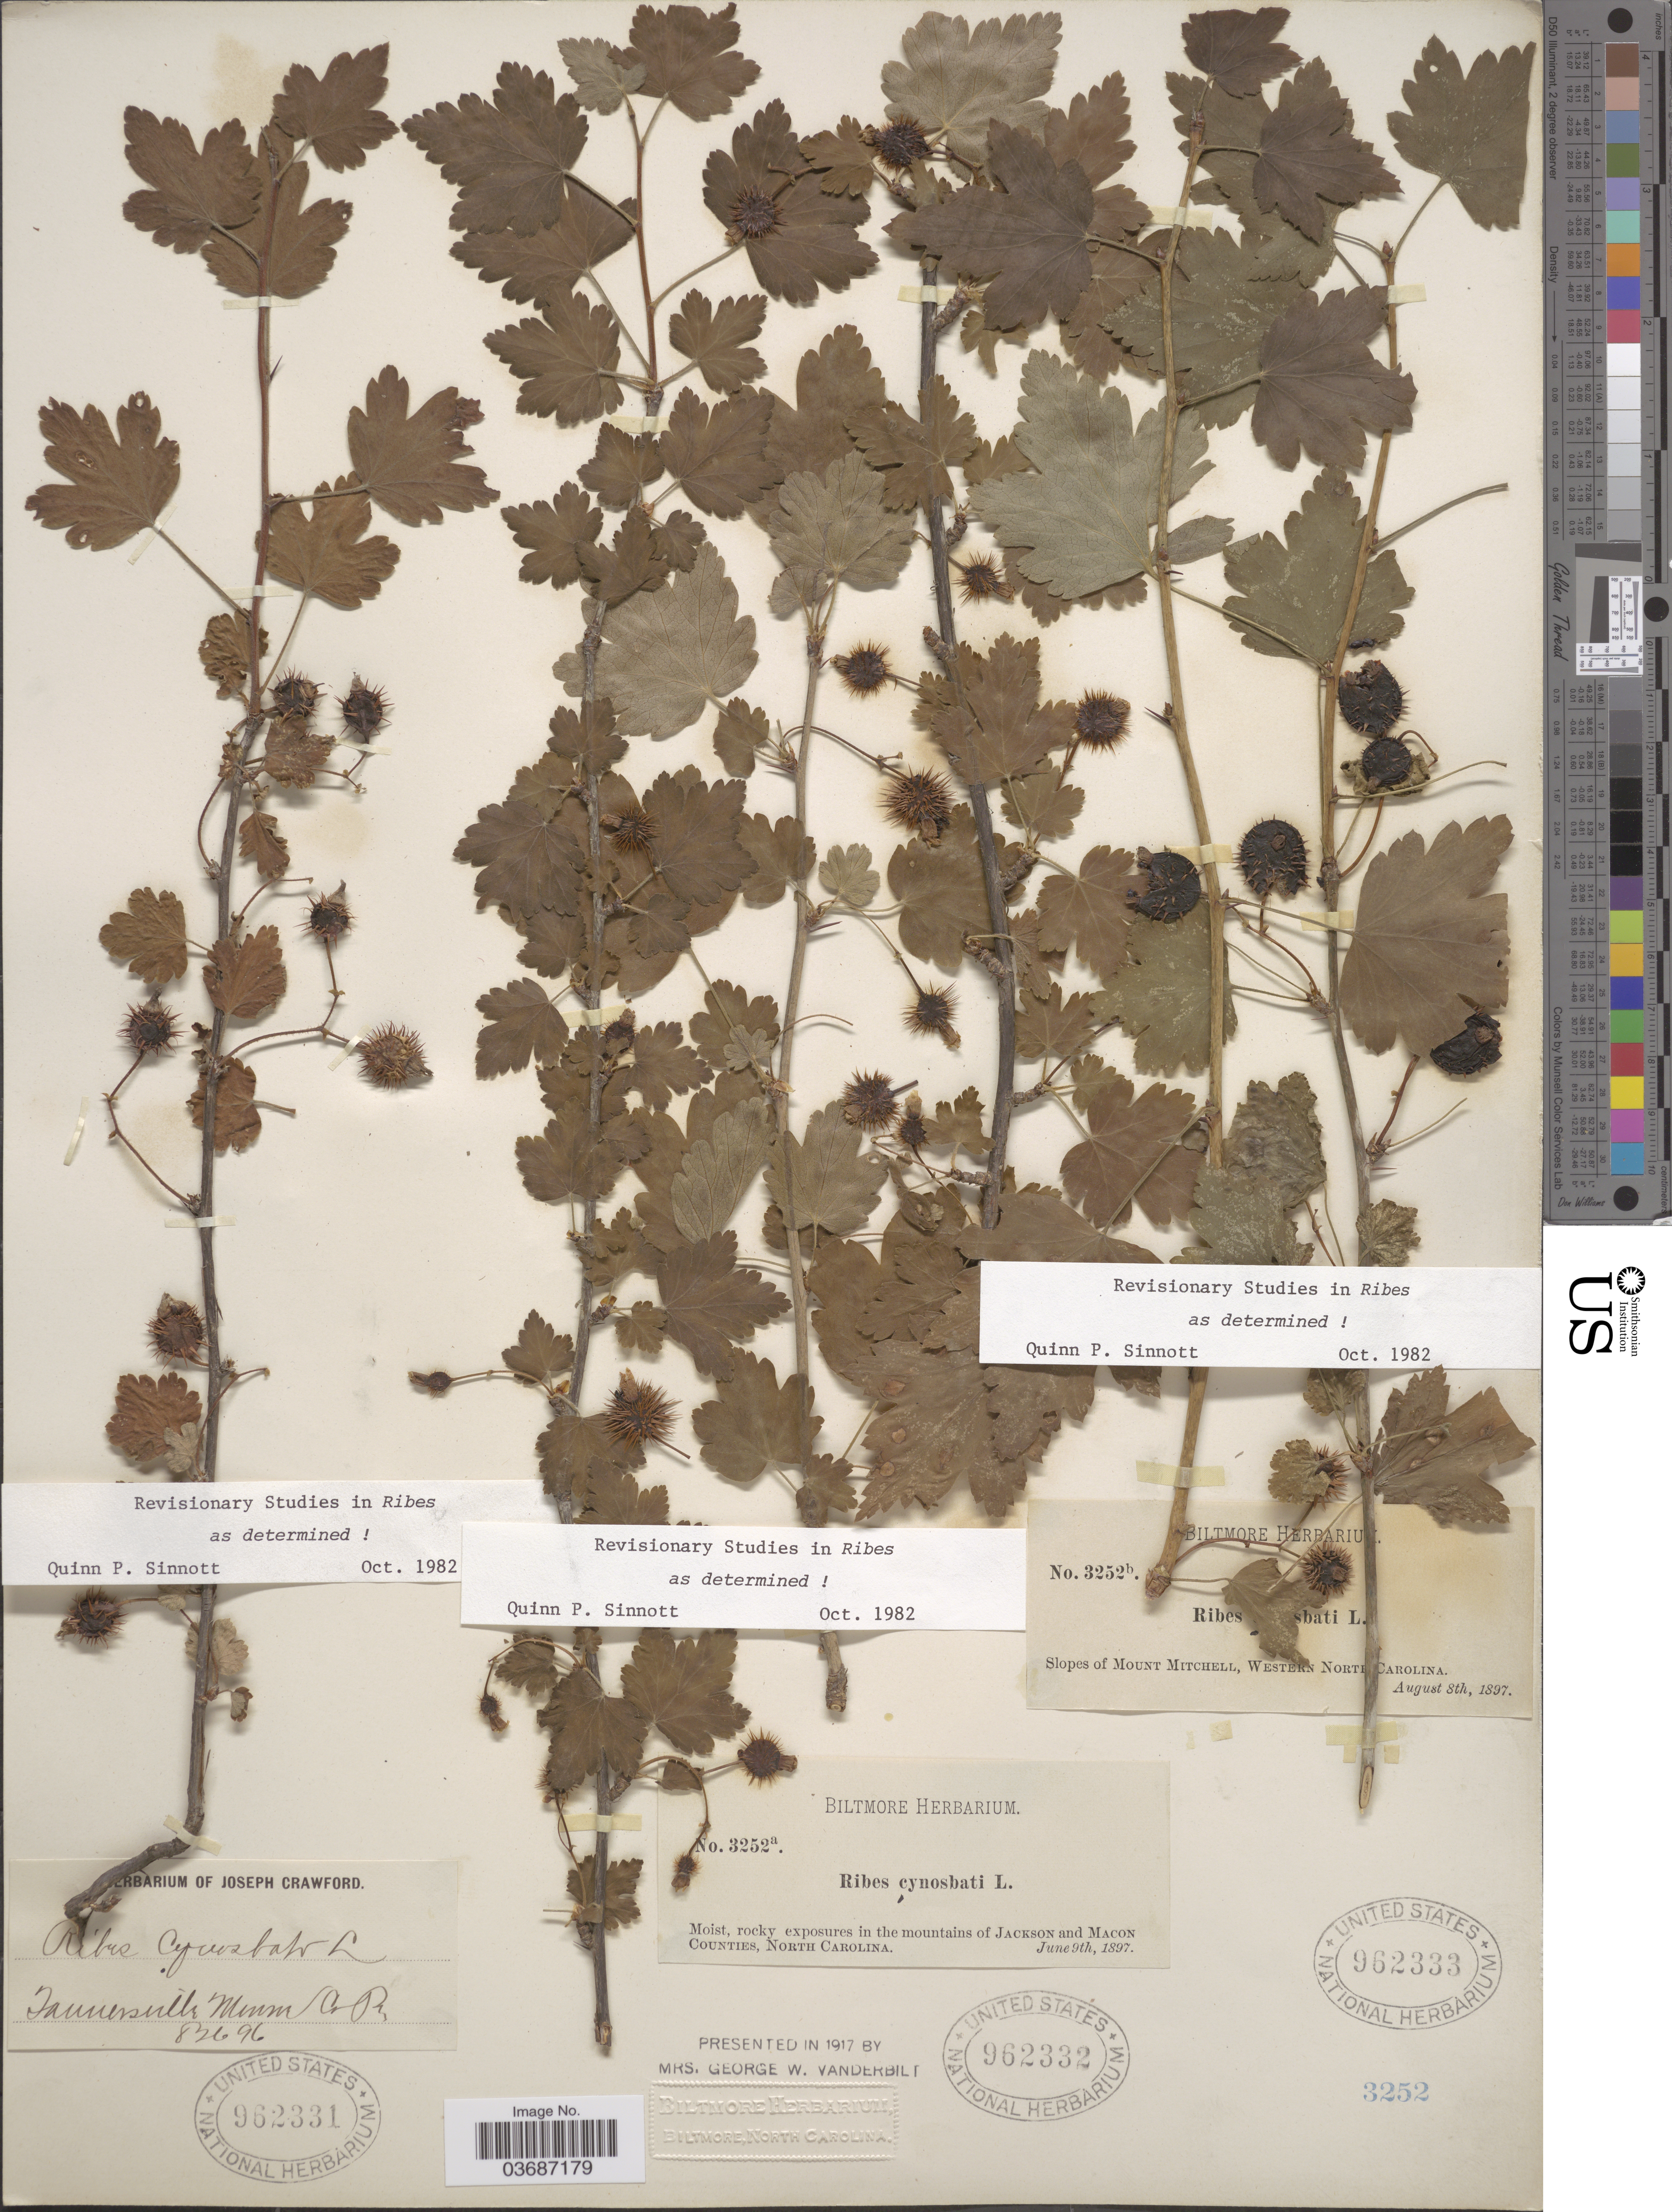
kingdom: Plantae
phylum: Tracheophyta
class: Magnoliopsida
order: Saxifragales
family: Grossulariaceae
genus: Ribes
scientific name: Ribes cynosbati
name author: L.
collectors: ex herb. Joseph Crawford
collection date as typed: Transcribed d/m/y: 26/8/96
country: United States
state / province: Pennsylvania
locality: Tannersville Monroe Co.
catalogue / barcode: US 962331